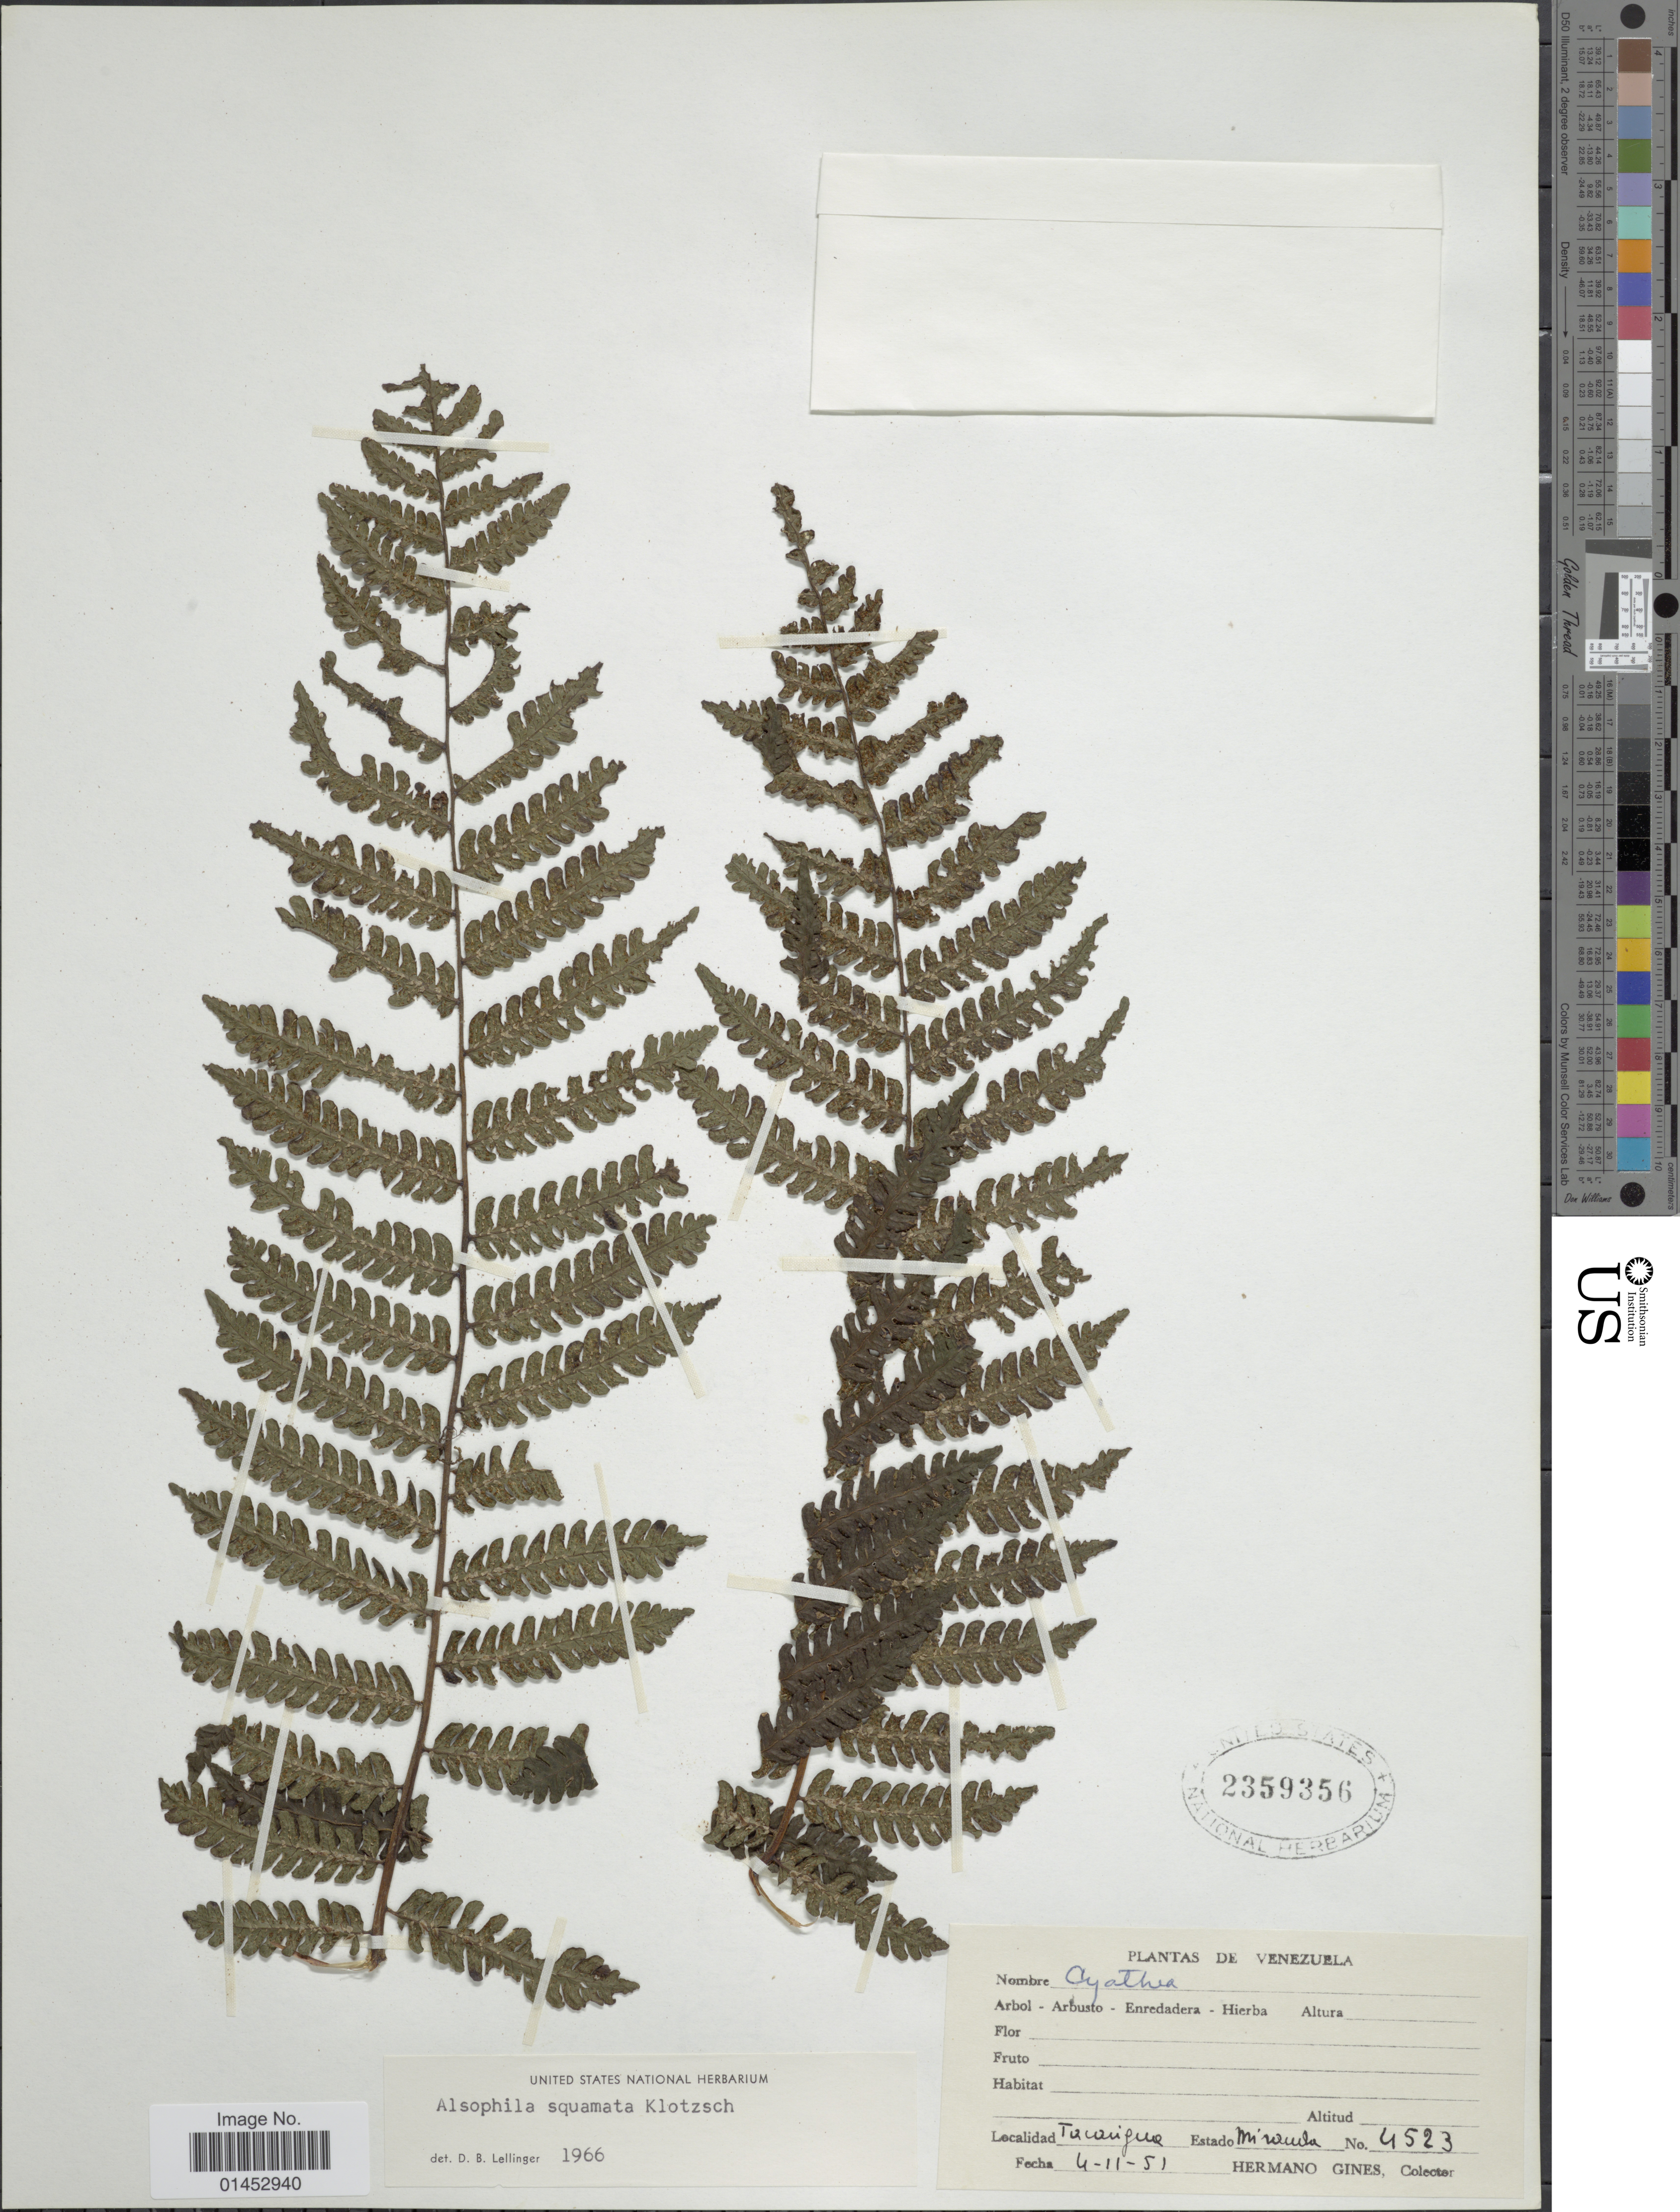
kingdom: Plantae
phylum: Tracheophyta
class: Polypodiopsida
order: Cyatheales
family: Cyatheaceae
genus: Cyathea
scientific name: Cyathea squamata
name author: (Klotzsch) Domin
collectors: Bro. Gines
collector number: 4523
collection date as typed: Transcribed d/m/y: 4/11/51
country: Venezuela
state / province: Miranda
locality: Tacarigua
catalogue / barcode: US 2359356